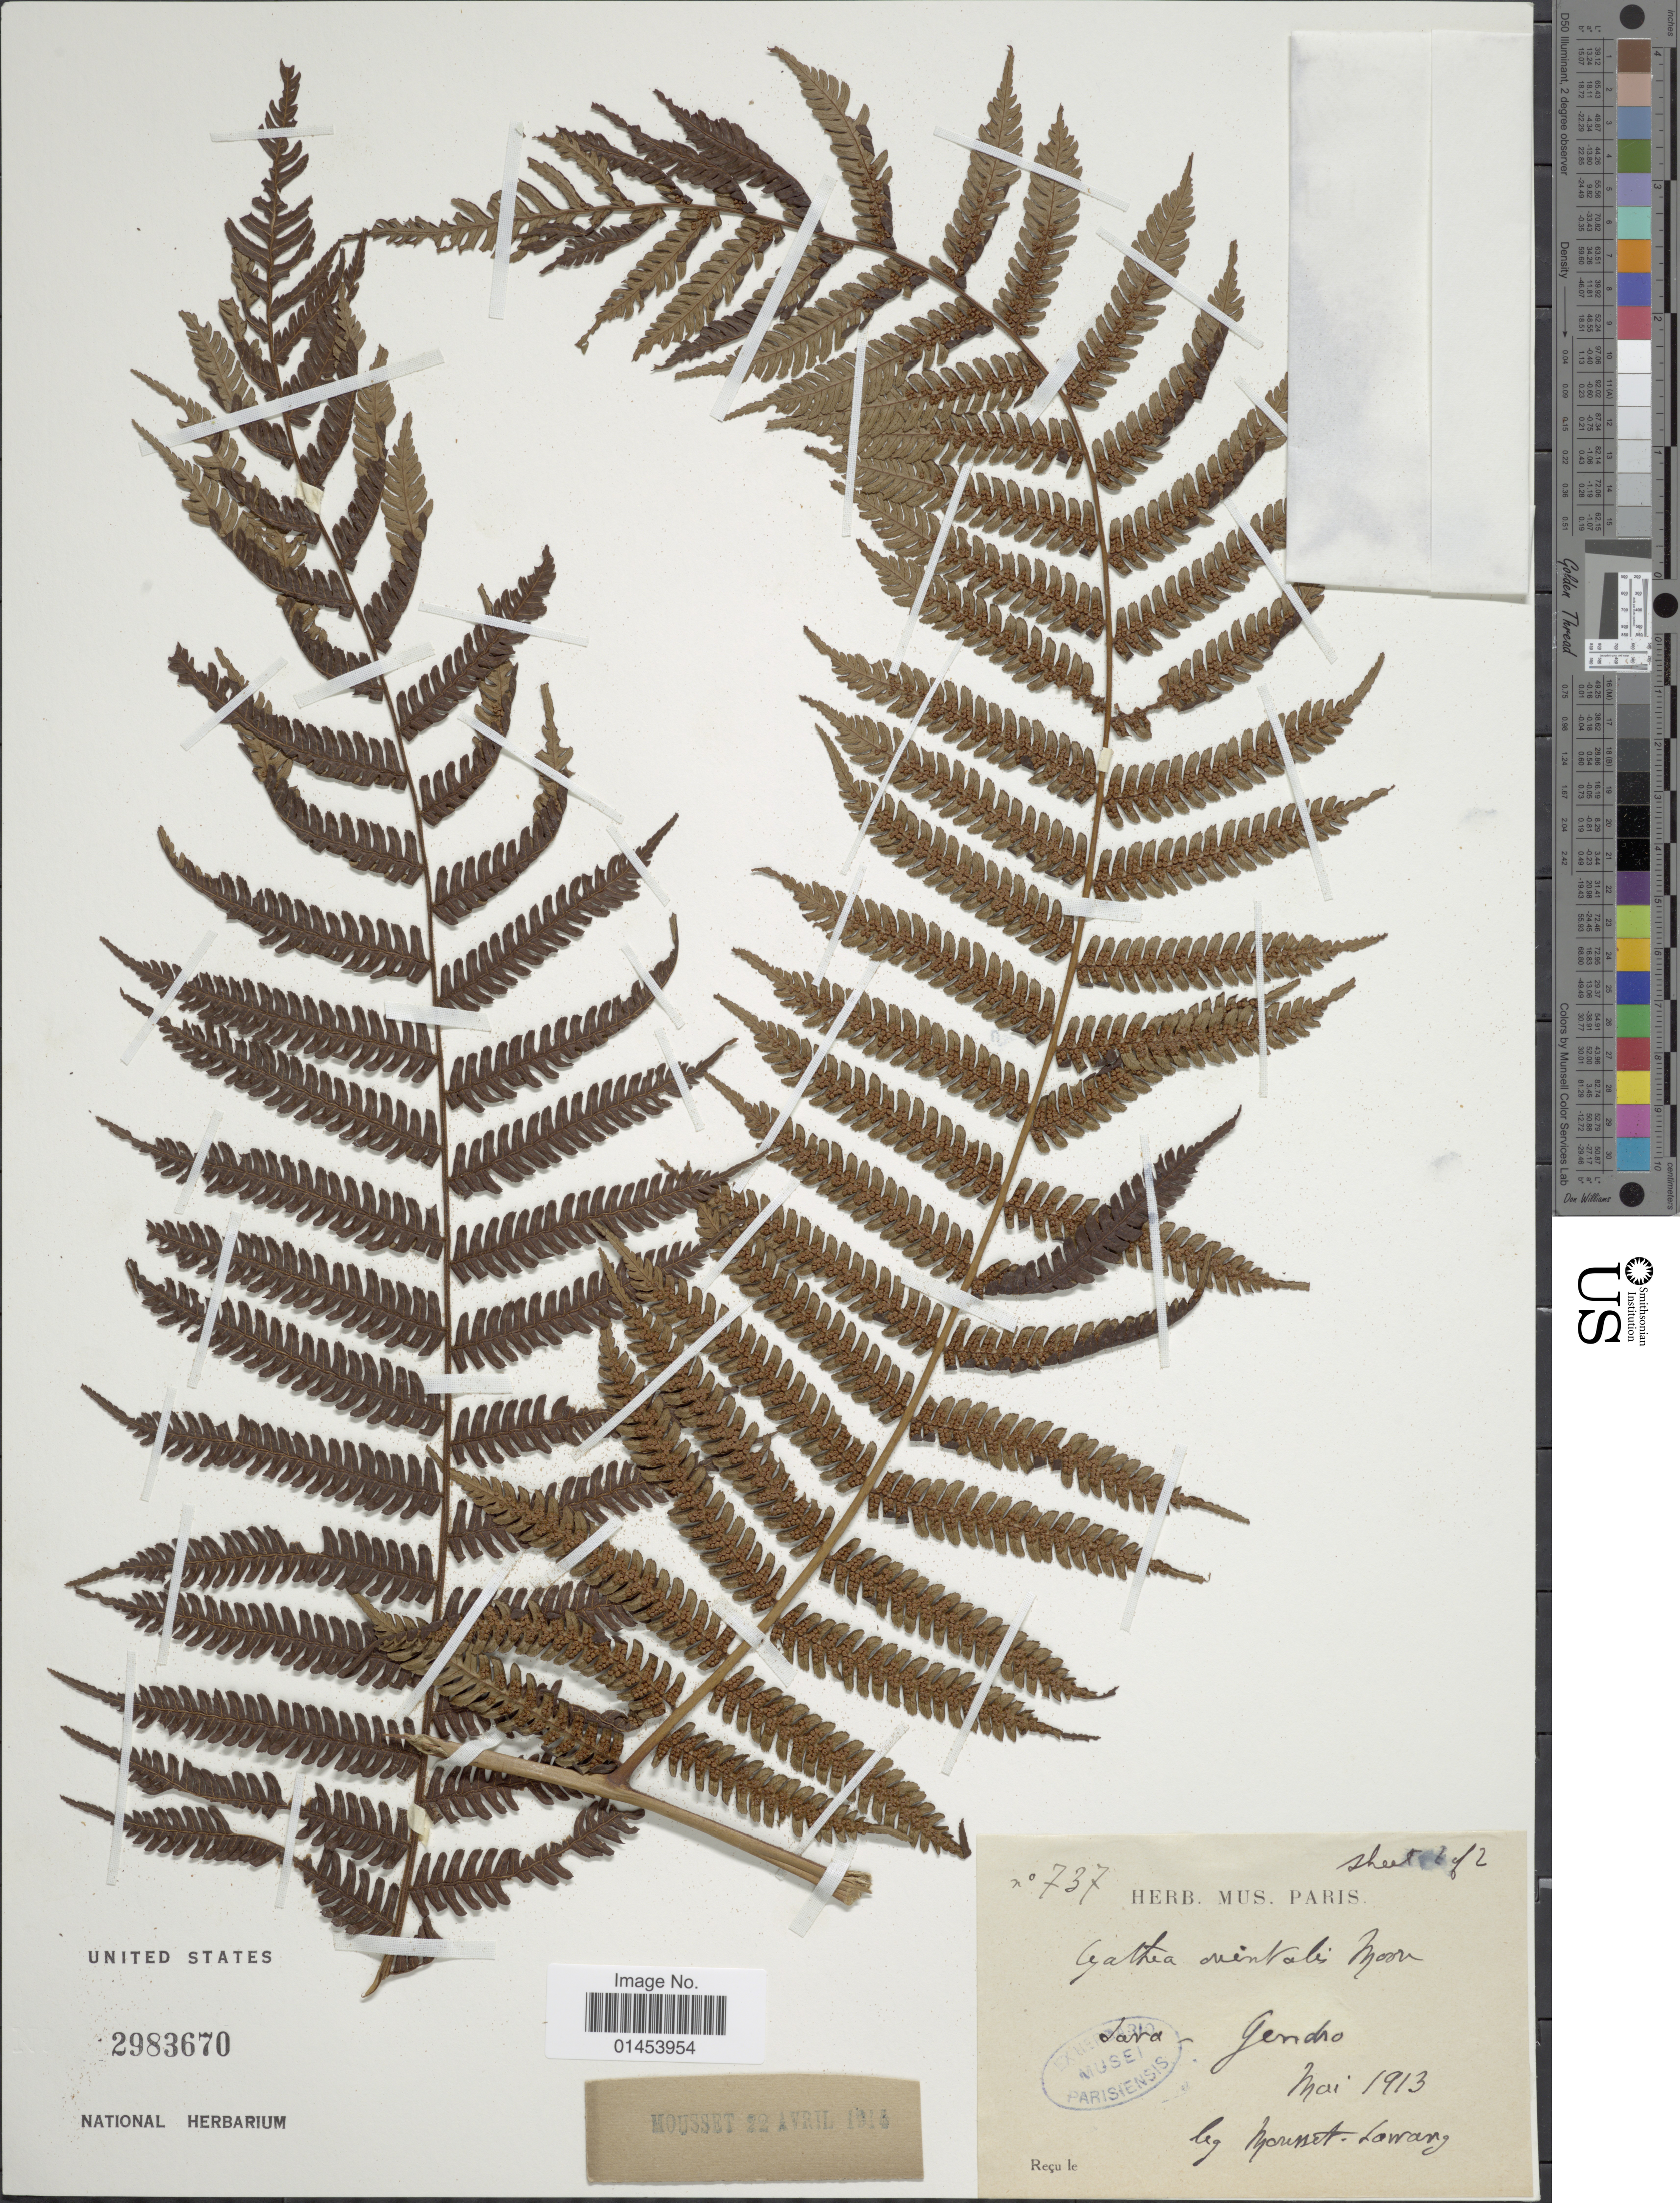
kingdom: Plantae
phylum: Tracheophyta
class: Polypodiopsida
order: Cyatheales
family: Cyatheaceae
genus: Cyathea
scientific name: Cyathea orientalis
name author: (Kunze) Moore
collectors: Mousset-Lawang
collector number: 737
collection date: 1913-05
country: Indonesia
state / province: Java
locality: Gendro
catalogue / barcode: US 2983670